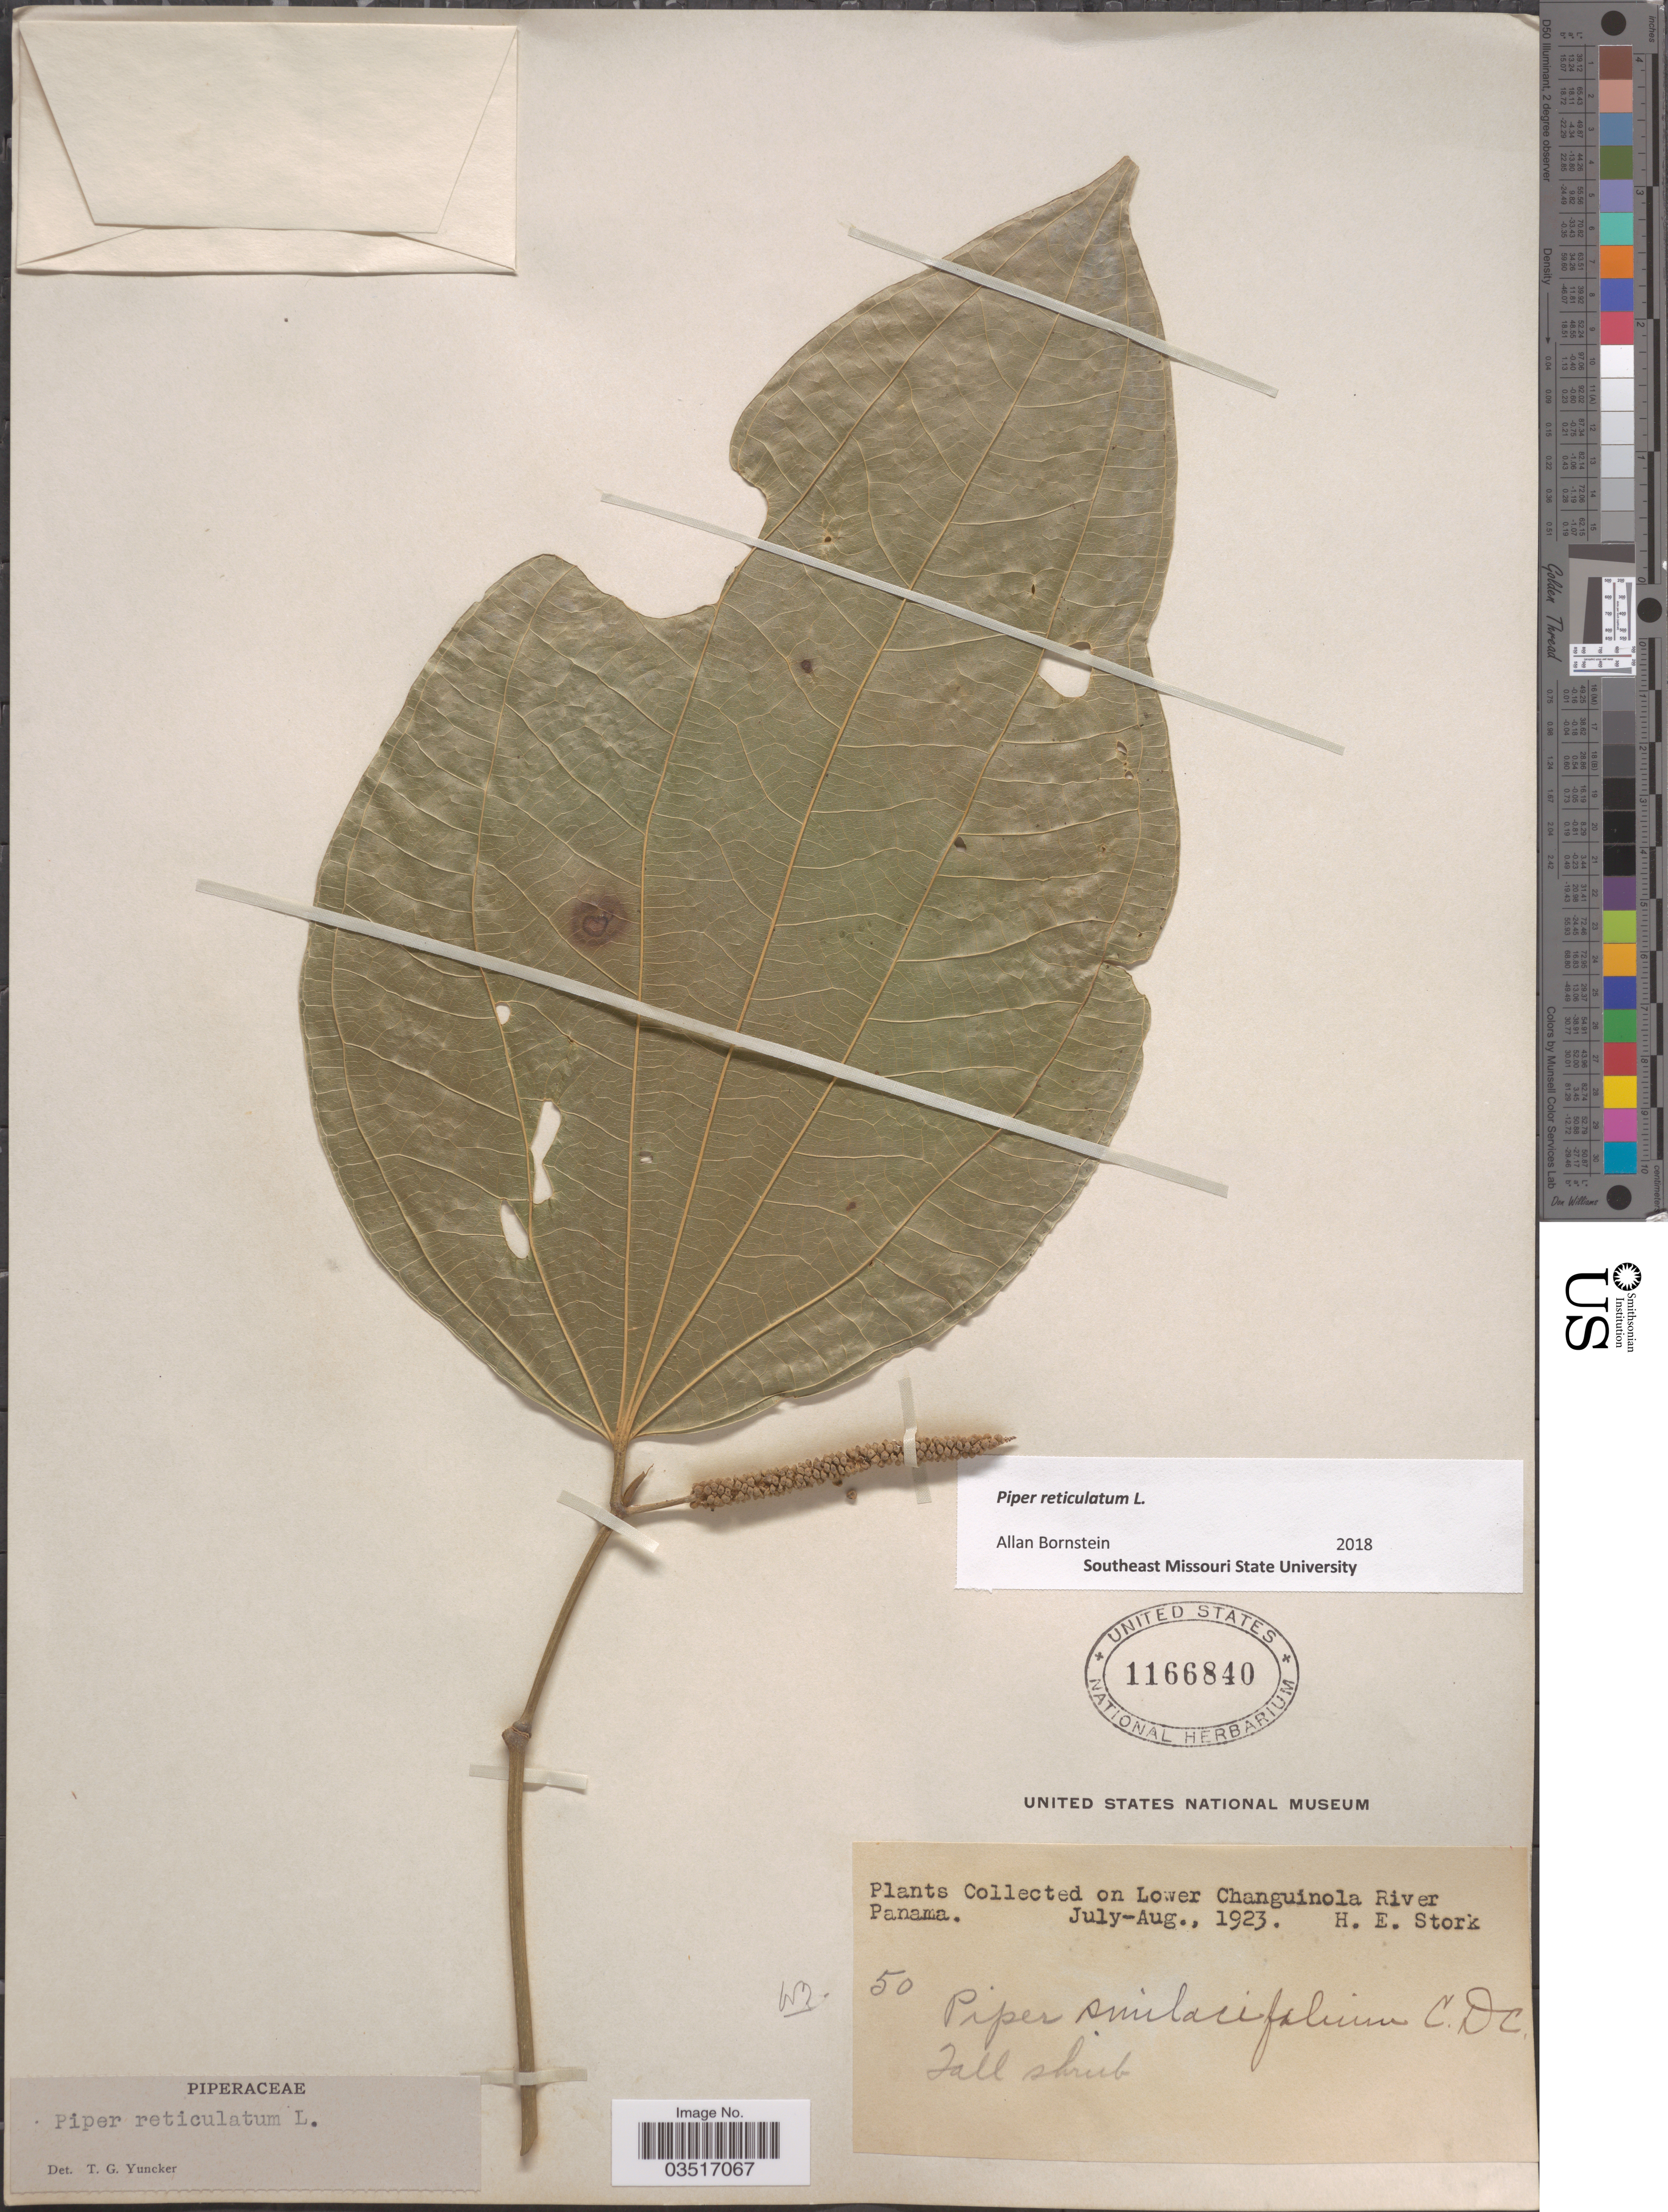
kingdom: Plantae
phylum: Tracheophyta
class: Magnoliopsida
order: Piperales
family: Piperaceae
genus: Piper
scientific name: Piper reticulatum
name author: L.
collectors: H. E. Stork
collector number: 50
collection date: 1923-07/1923-08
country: Panama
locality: Lower Changuinola River.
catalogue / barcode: US 1166840